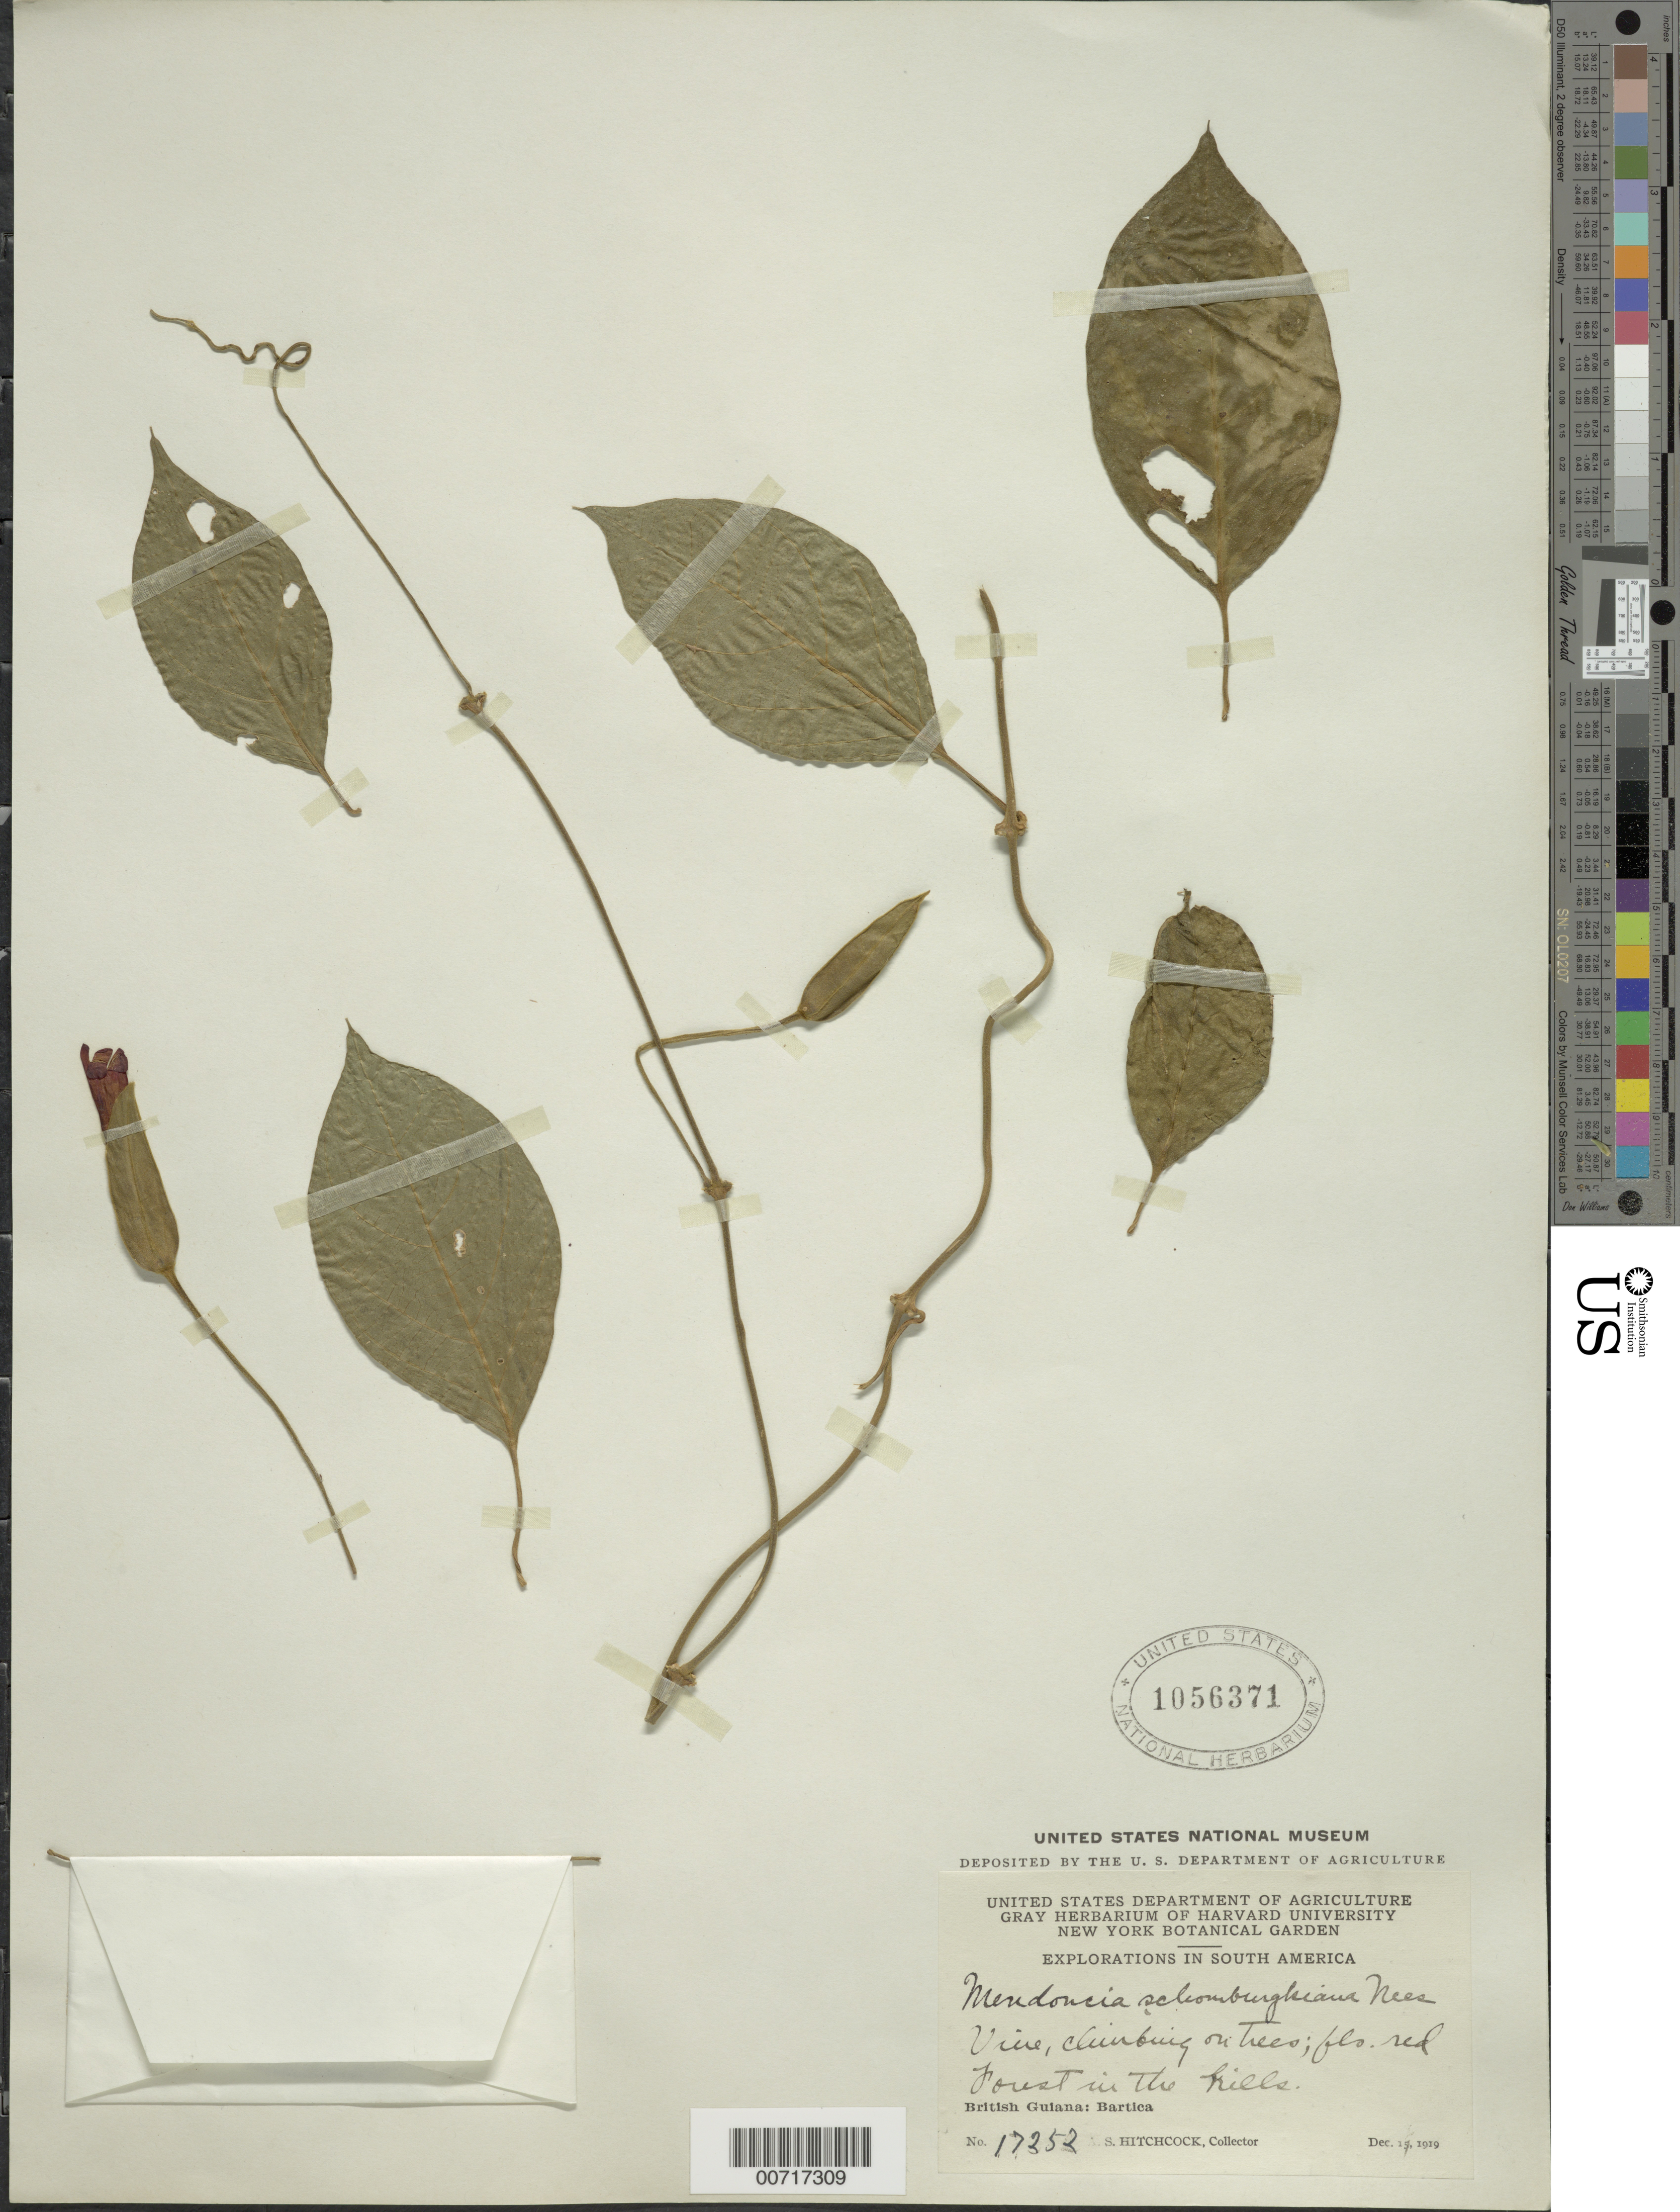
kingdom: Plantae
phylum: Tracheophyta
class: Magnoliopsida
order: Lamiales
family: Acanthaceae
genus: Mendoncia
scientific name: Mendoncia schomburgkiana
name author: Nees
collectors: A. S. Hitchcock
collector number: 17252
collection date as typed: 16-Dec-19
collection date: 1919-12-16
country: Guyana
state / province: Cuyuni-Mazaruni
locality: Bartica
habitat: Climbing on trees, Forest in the hills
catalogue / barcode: US 1056371